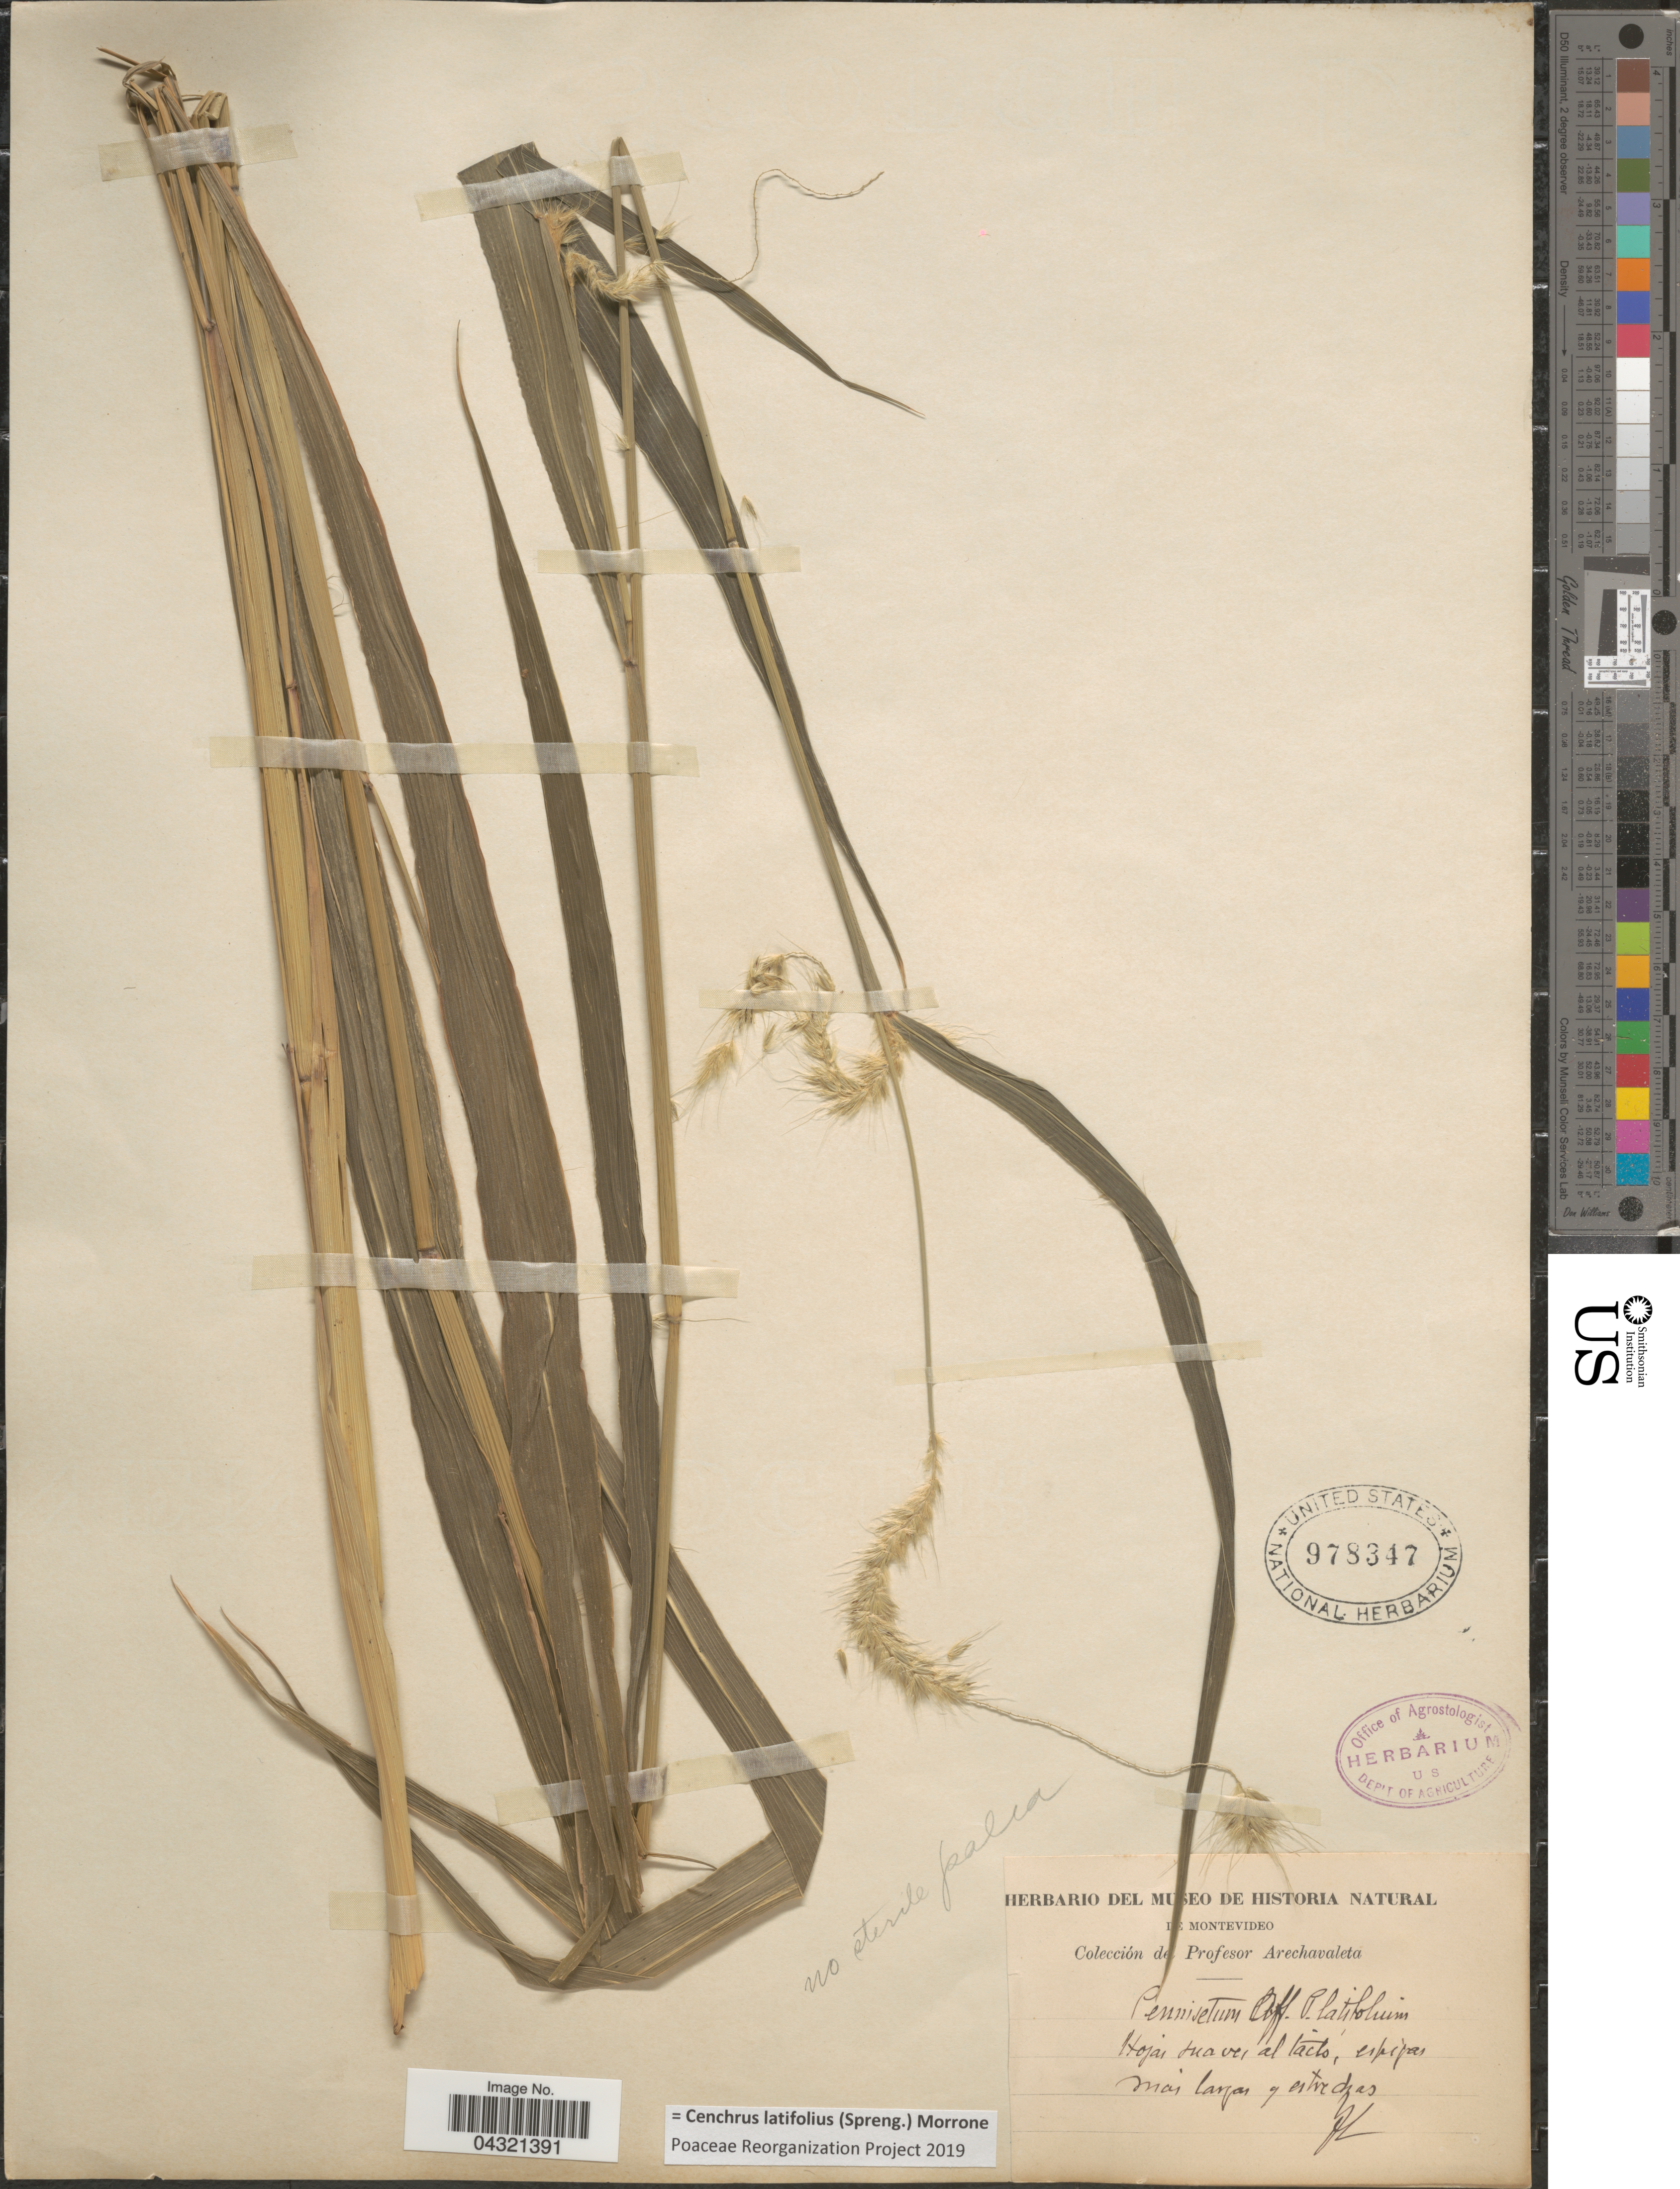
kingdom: Plantae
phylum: Tracheophyta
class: Liliopsida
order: Poales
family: Poaceae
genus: Cenchrus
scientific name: Cenchrus latifolius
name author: (Spreng.) Morrone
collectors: J. Arechavaleta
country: Uruguay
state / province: Montevideo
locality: Largas y entredas.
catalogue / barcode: US 978347